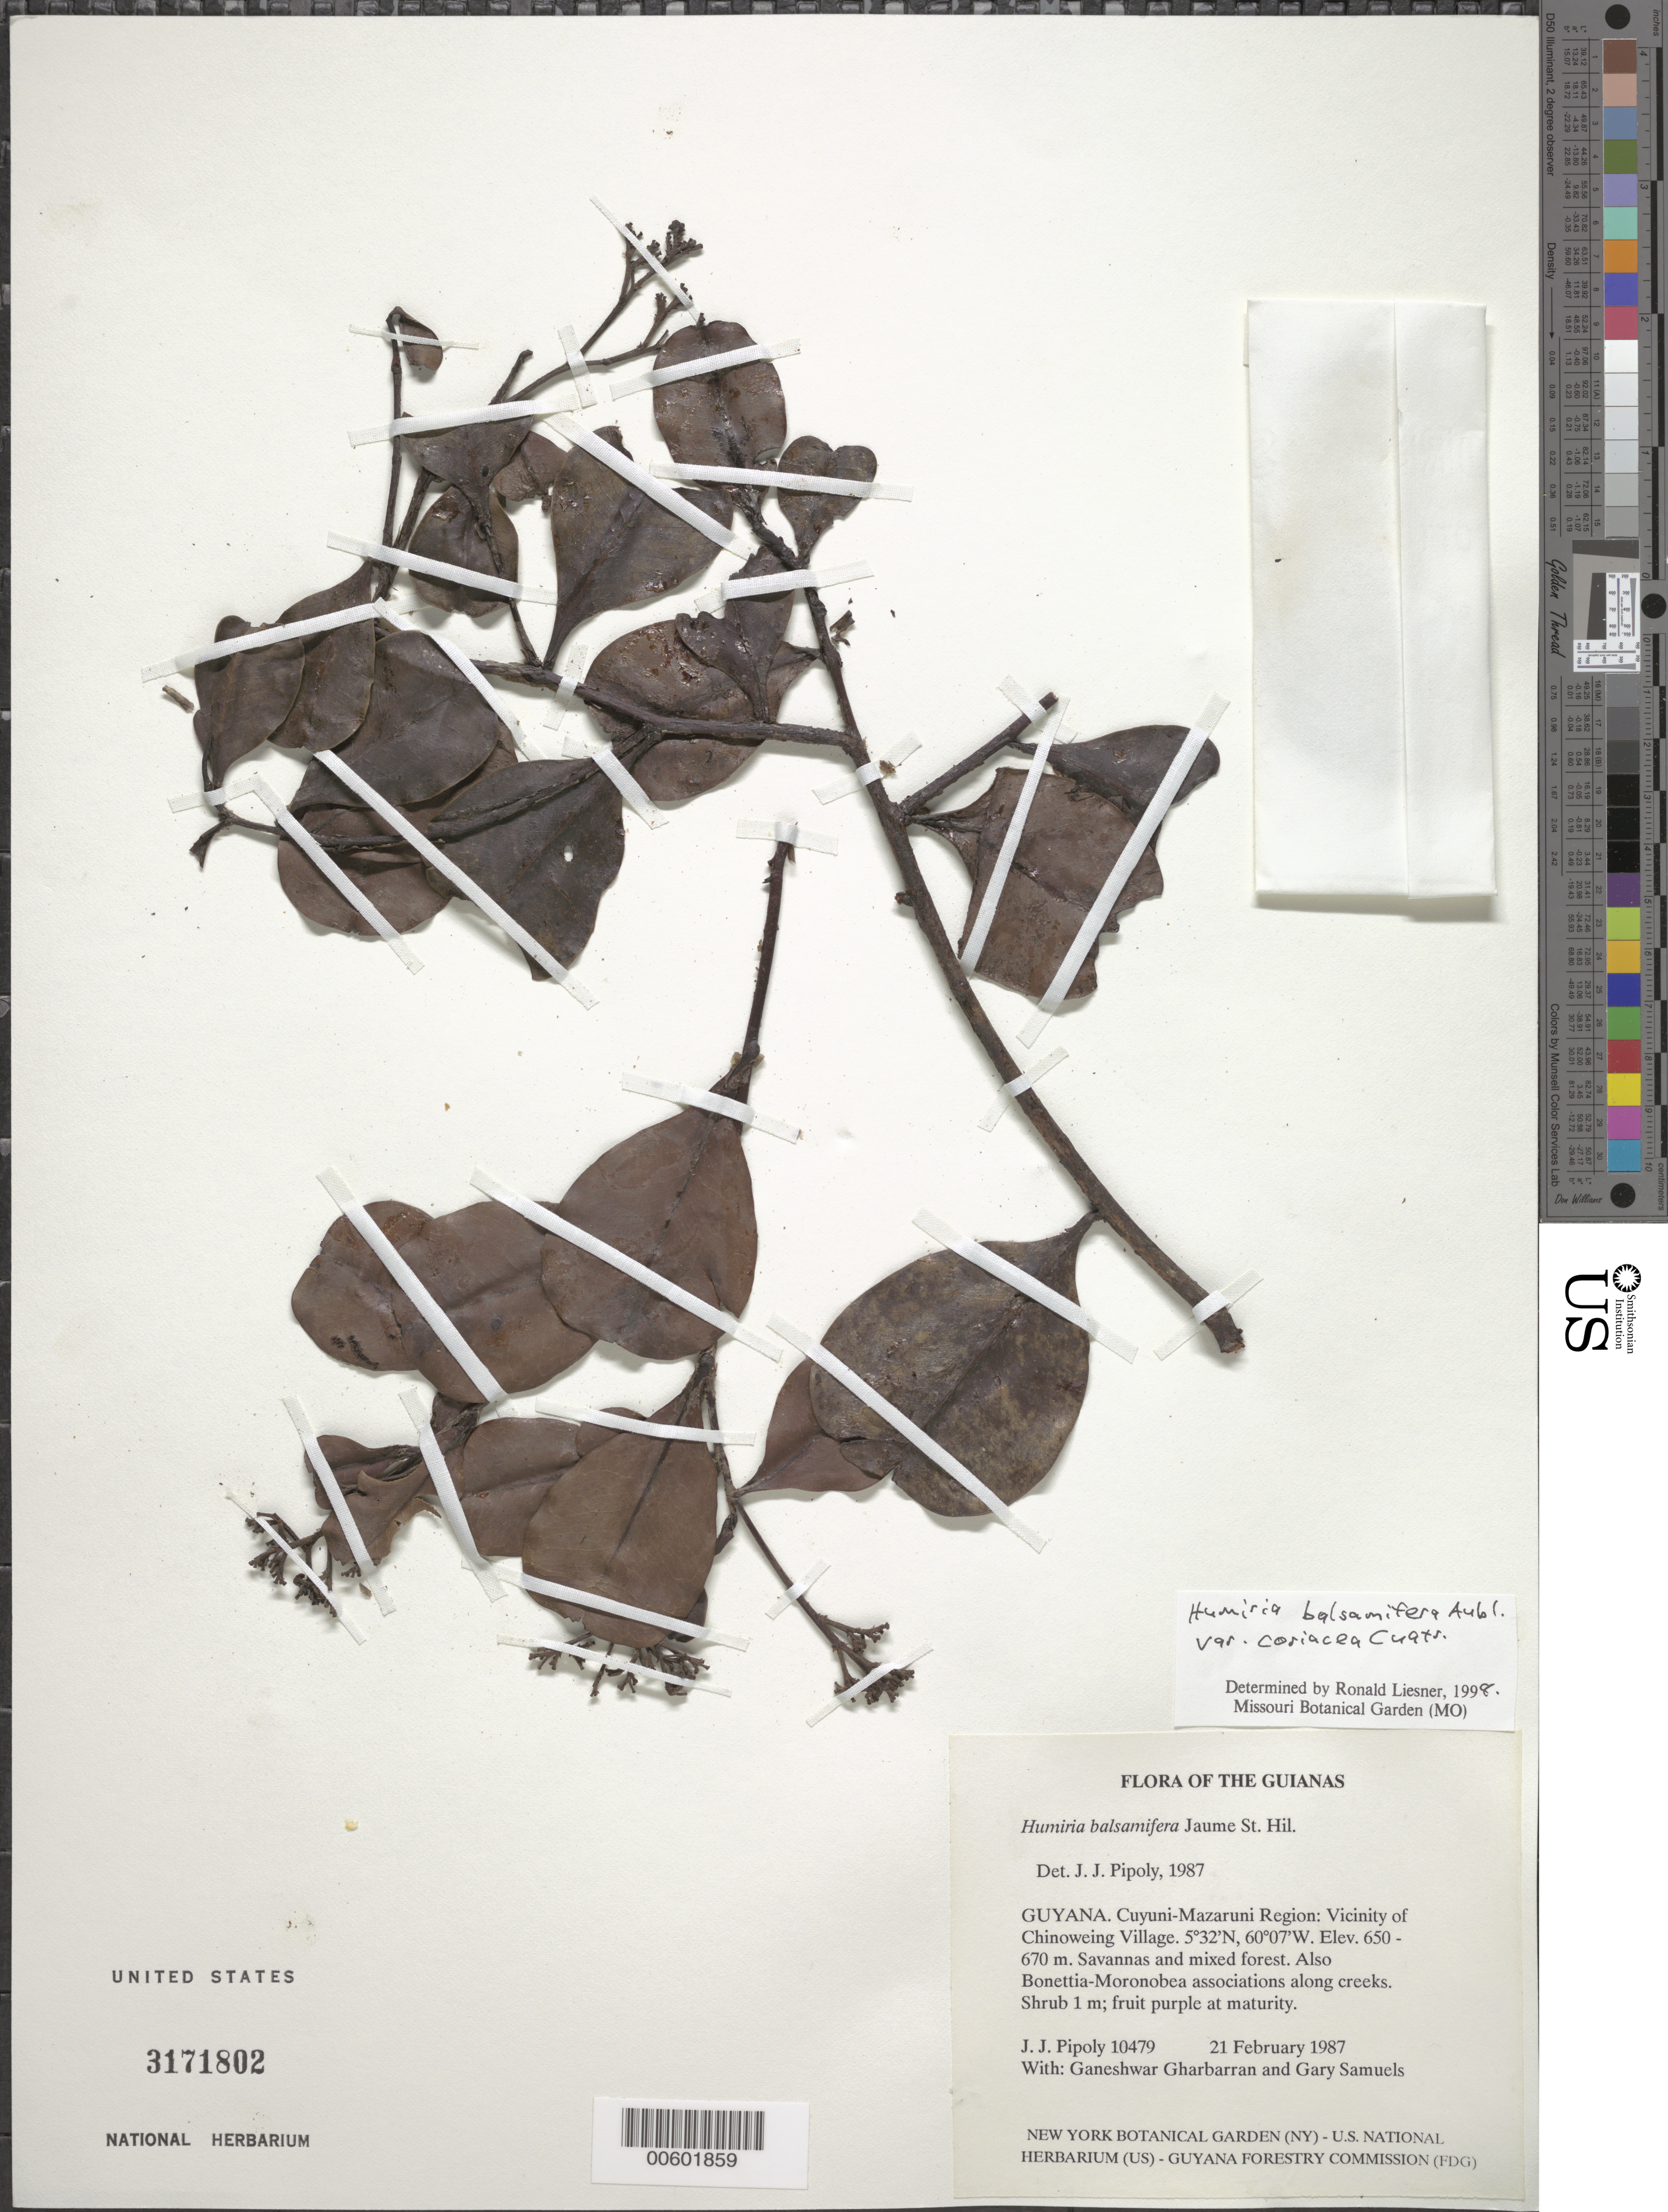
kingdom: Plantae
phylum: Tracheophyta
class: Magnoliopsida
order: Malpighiales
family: Humiriaceae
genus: Humiria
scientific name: Humiria balsamifera var. coriacea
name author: Cuatrec.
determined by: Liesner, R. L.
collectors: J. J. Pipoly, G. Gharbarran & G. Samuels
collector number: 10479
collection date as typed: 21 February 1987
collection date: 1987-02-21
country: Guyana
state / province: Cuyuni-Mazaruni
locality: Vicinity of Chinoweing Village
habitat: Savannas and mixed forest. Also Bonnetia-Moronobea associations along creeks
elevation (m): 650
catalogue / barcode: US 3171802